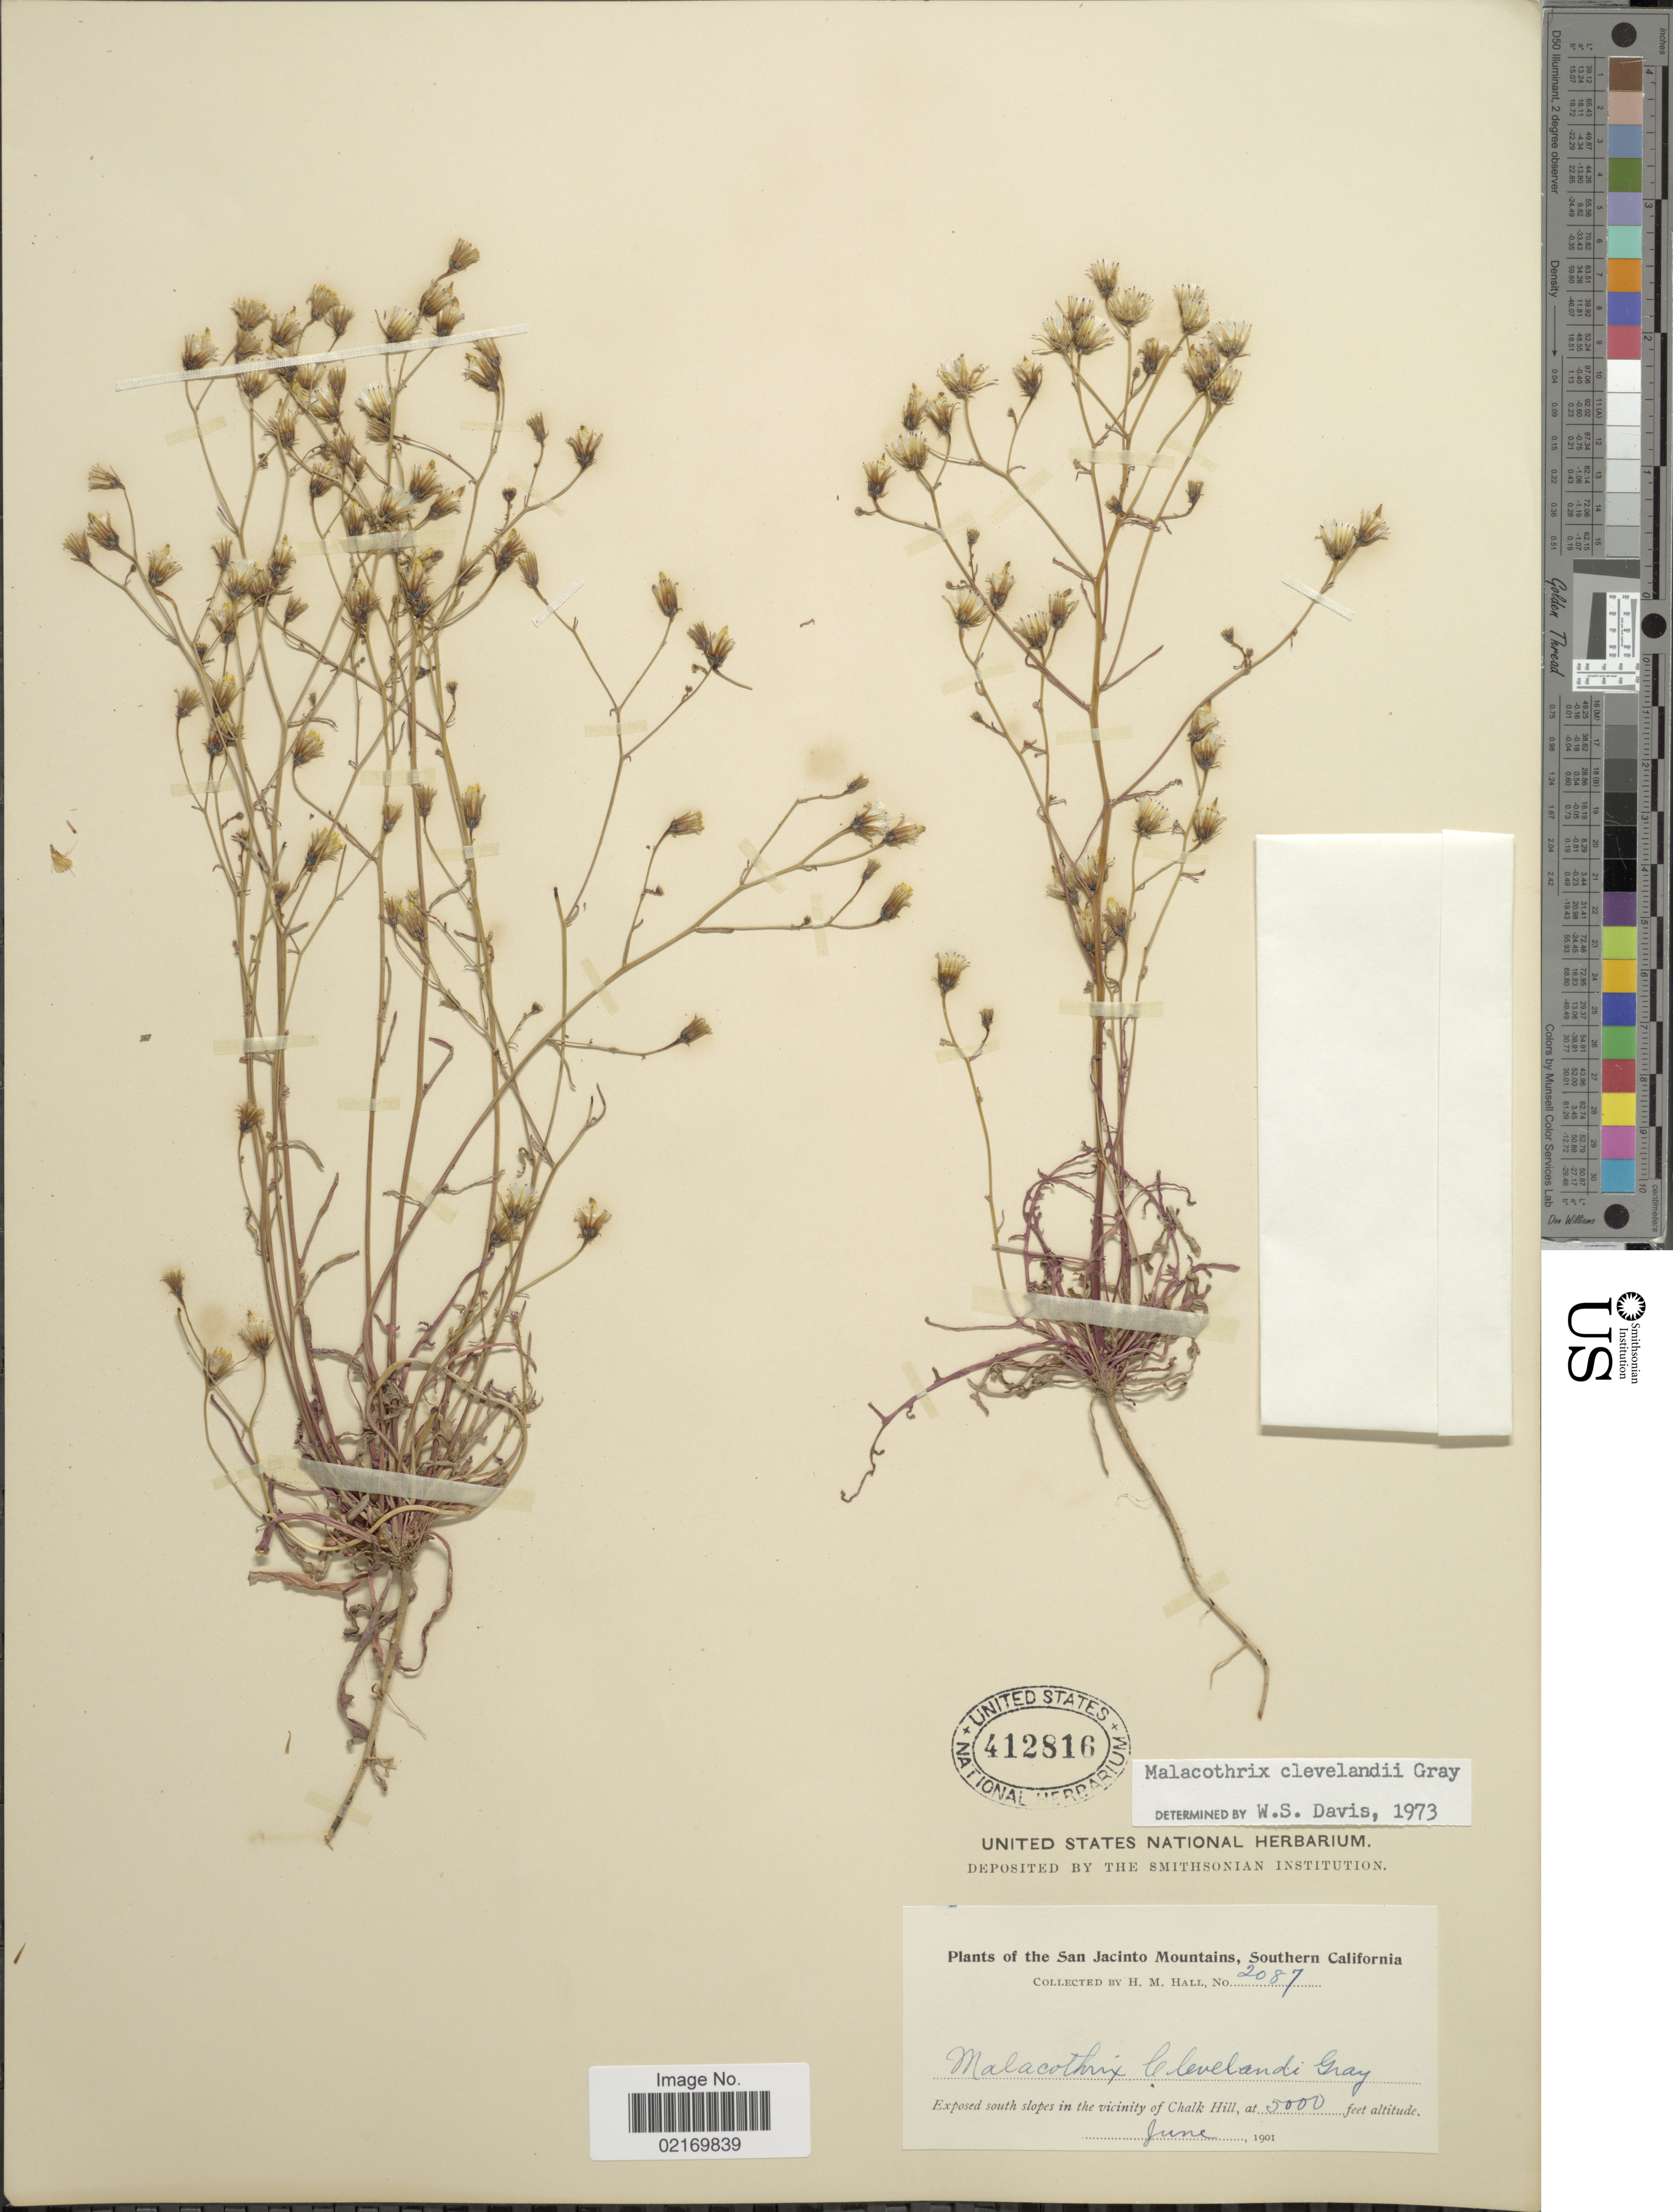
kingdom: Plantae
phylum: Tracheophyta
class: Magnoliopsida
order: Asterales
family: Asteraceae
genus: Malacothrix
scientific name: Malacothrix clevelandii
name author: A. Gray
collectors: H. M. Hall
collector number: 2087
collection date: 1901-06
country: United States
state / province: California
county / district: Riverside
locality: San Jacinto Mountains, Southern California, south slopes in the vicinity of Chalk Hill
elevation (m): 1524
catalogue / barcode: US 412816